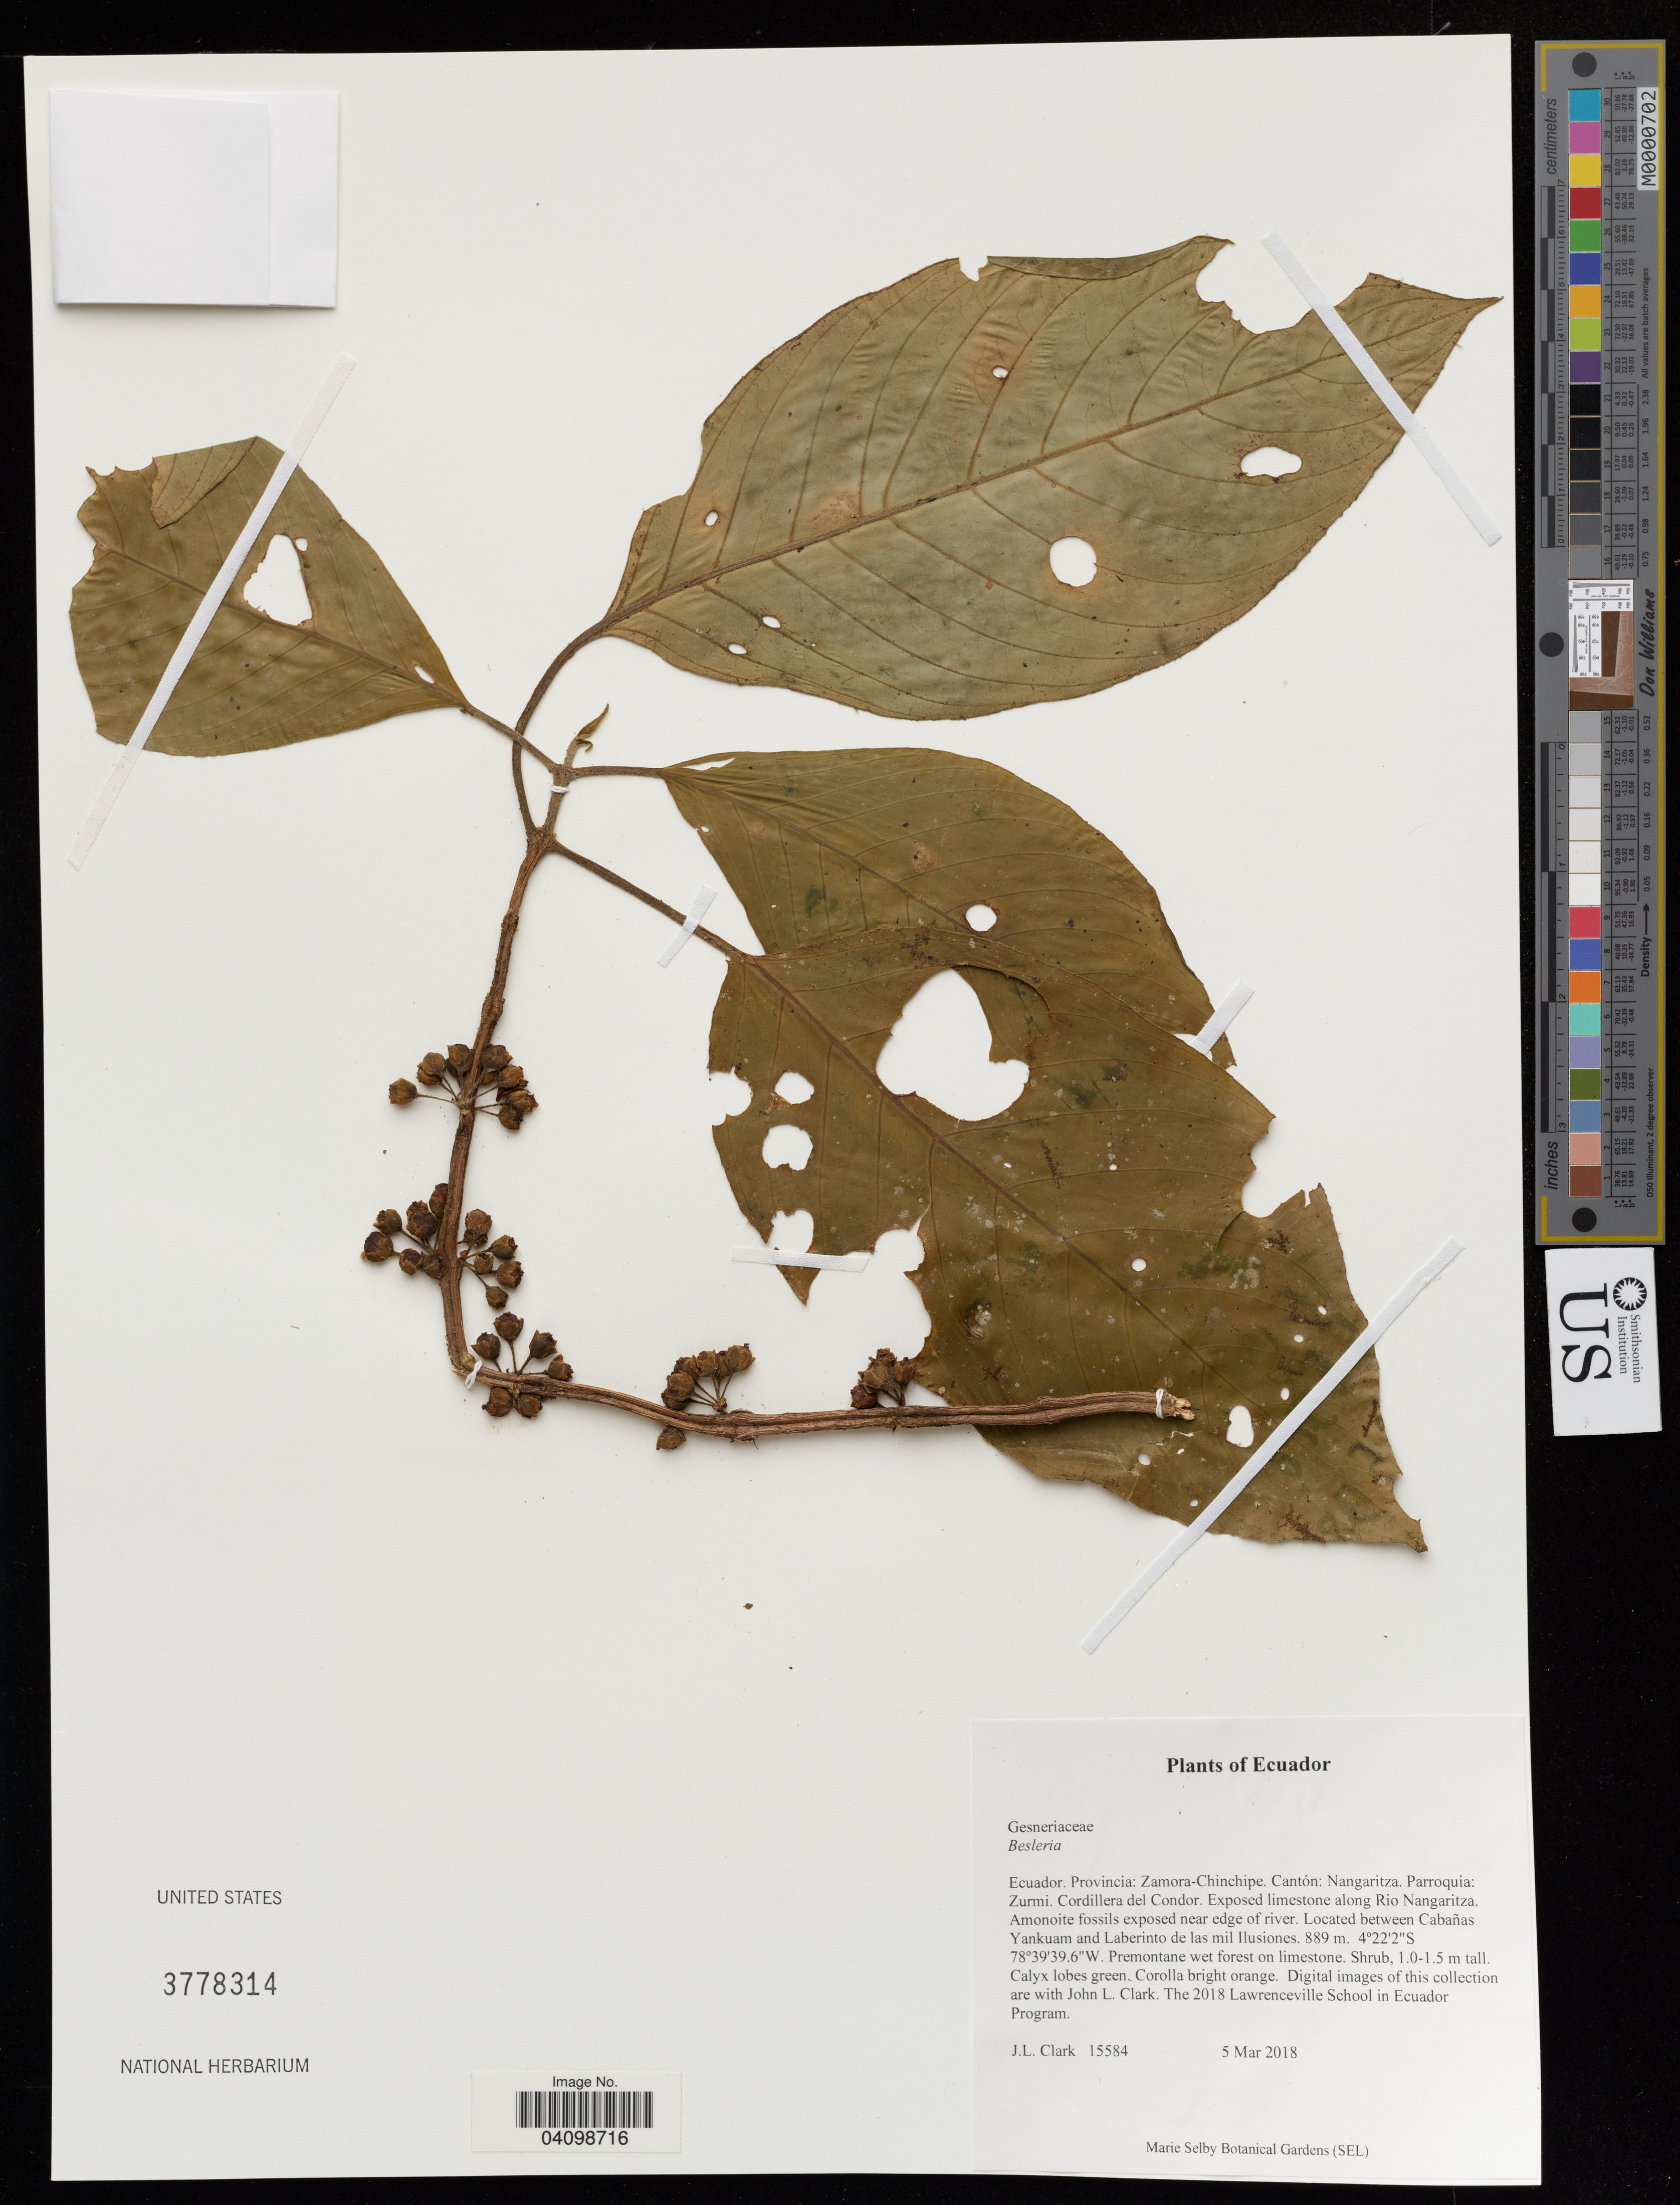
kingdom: Plantae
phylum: Tracheophyta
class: Magnoliopsida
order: Lamiales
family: Gesneriaceae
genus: Besleria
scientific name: Besleria sp.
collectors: J. Clark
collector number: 15584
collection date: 2018-03-05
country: Ecuador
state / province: Zamora-Chinchipe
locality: Cantón: Nangaritza. Parroquia: Zurmi. Cordillera del Condor. Exposed limestone along Rio Nangaritza. Amonoite fossils exposed near edge of river. Located between Cabañas Yankuam and Laberinto de las mil Ilusiones.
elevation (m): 889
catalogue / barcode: US 3778314